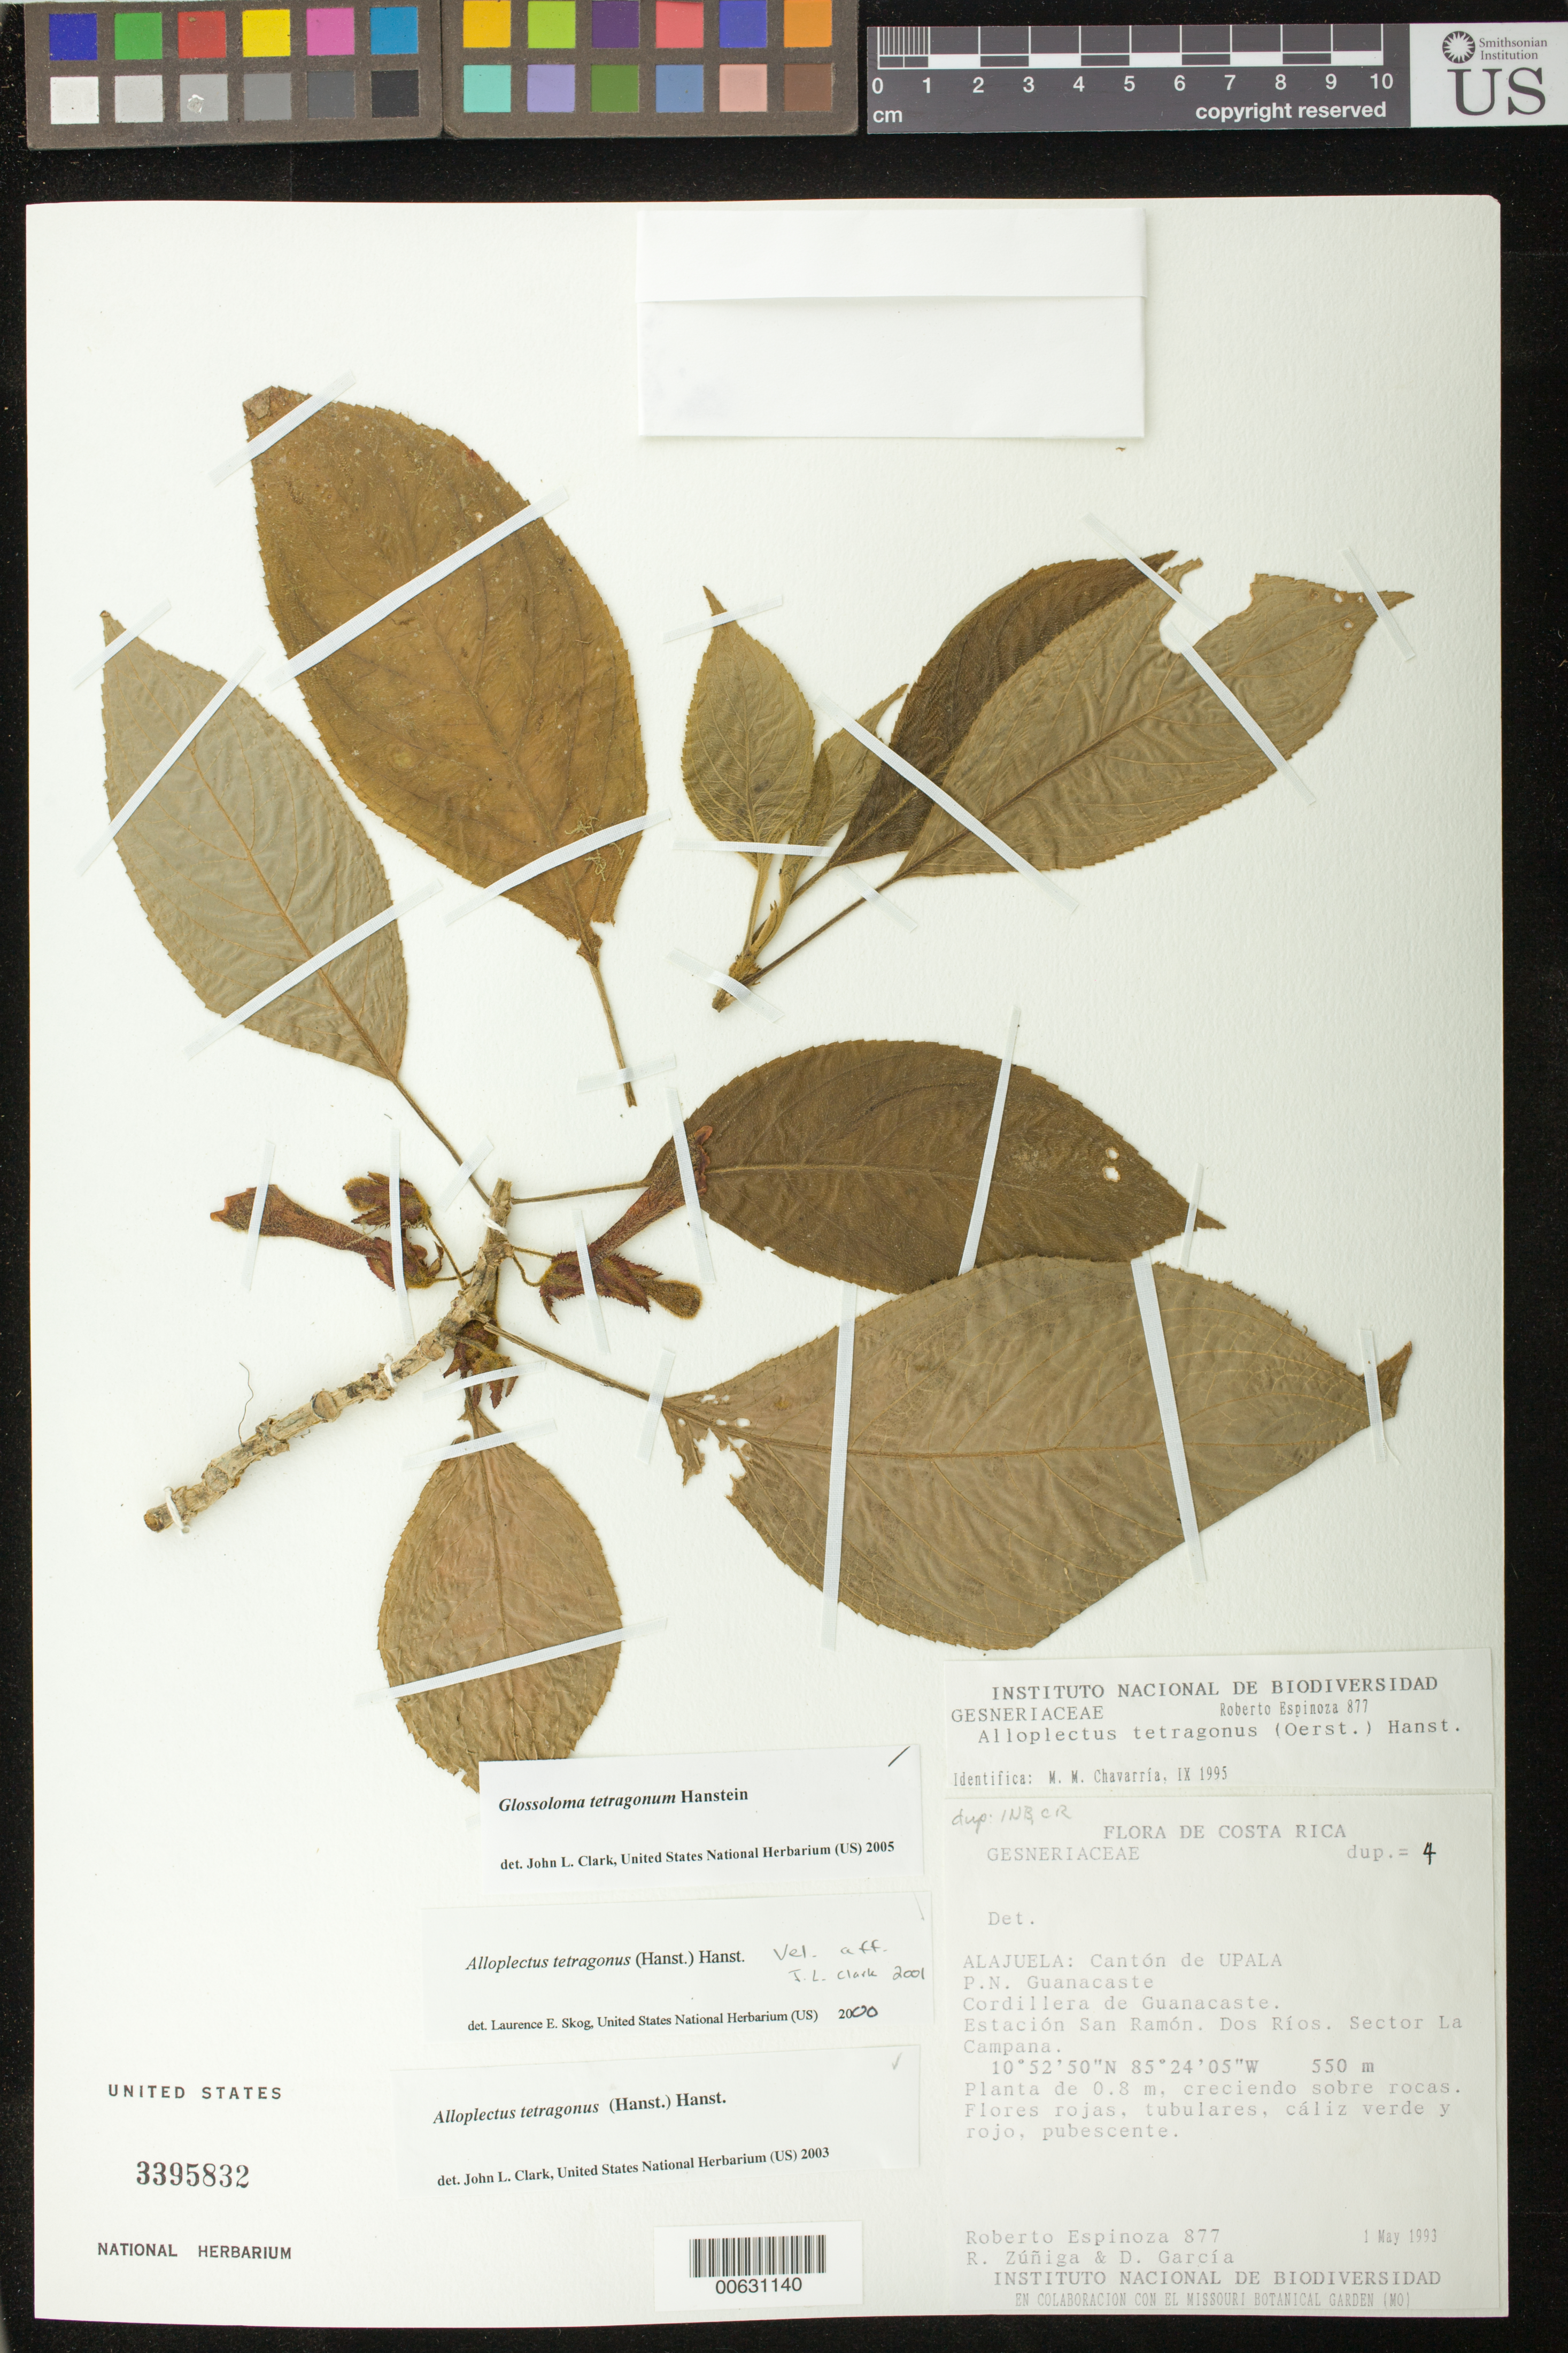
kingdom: Plantae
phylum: Tracheophyta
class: Magnoliopsida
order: Lamiales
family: Gesneriaceae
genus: Glossoloma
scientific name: Glossoloma tetragonum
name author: Hanst.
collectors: R. Espinoza, R. Zúñiga & D. Garcia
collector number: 877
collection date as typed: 01 May 1993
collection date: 1993-05-01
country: Costa Rica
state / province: Alajuela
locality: Cantón de Upala, P.N. Guanacaste, Cordillera de Guanacaste, Estación San Ramón, Dos Ríos, Sector La Campana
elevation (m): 550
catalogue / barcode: US 3395832